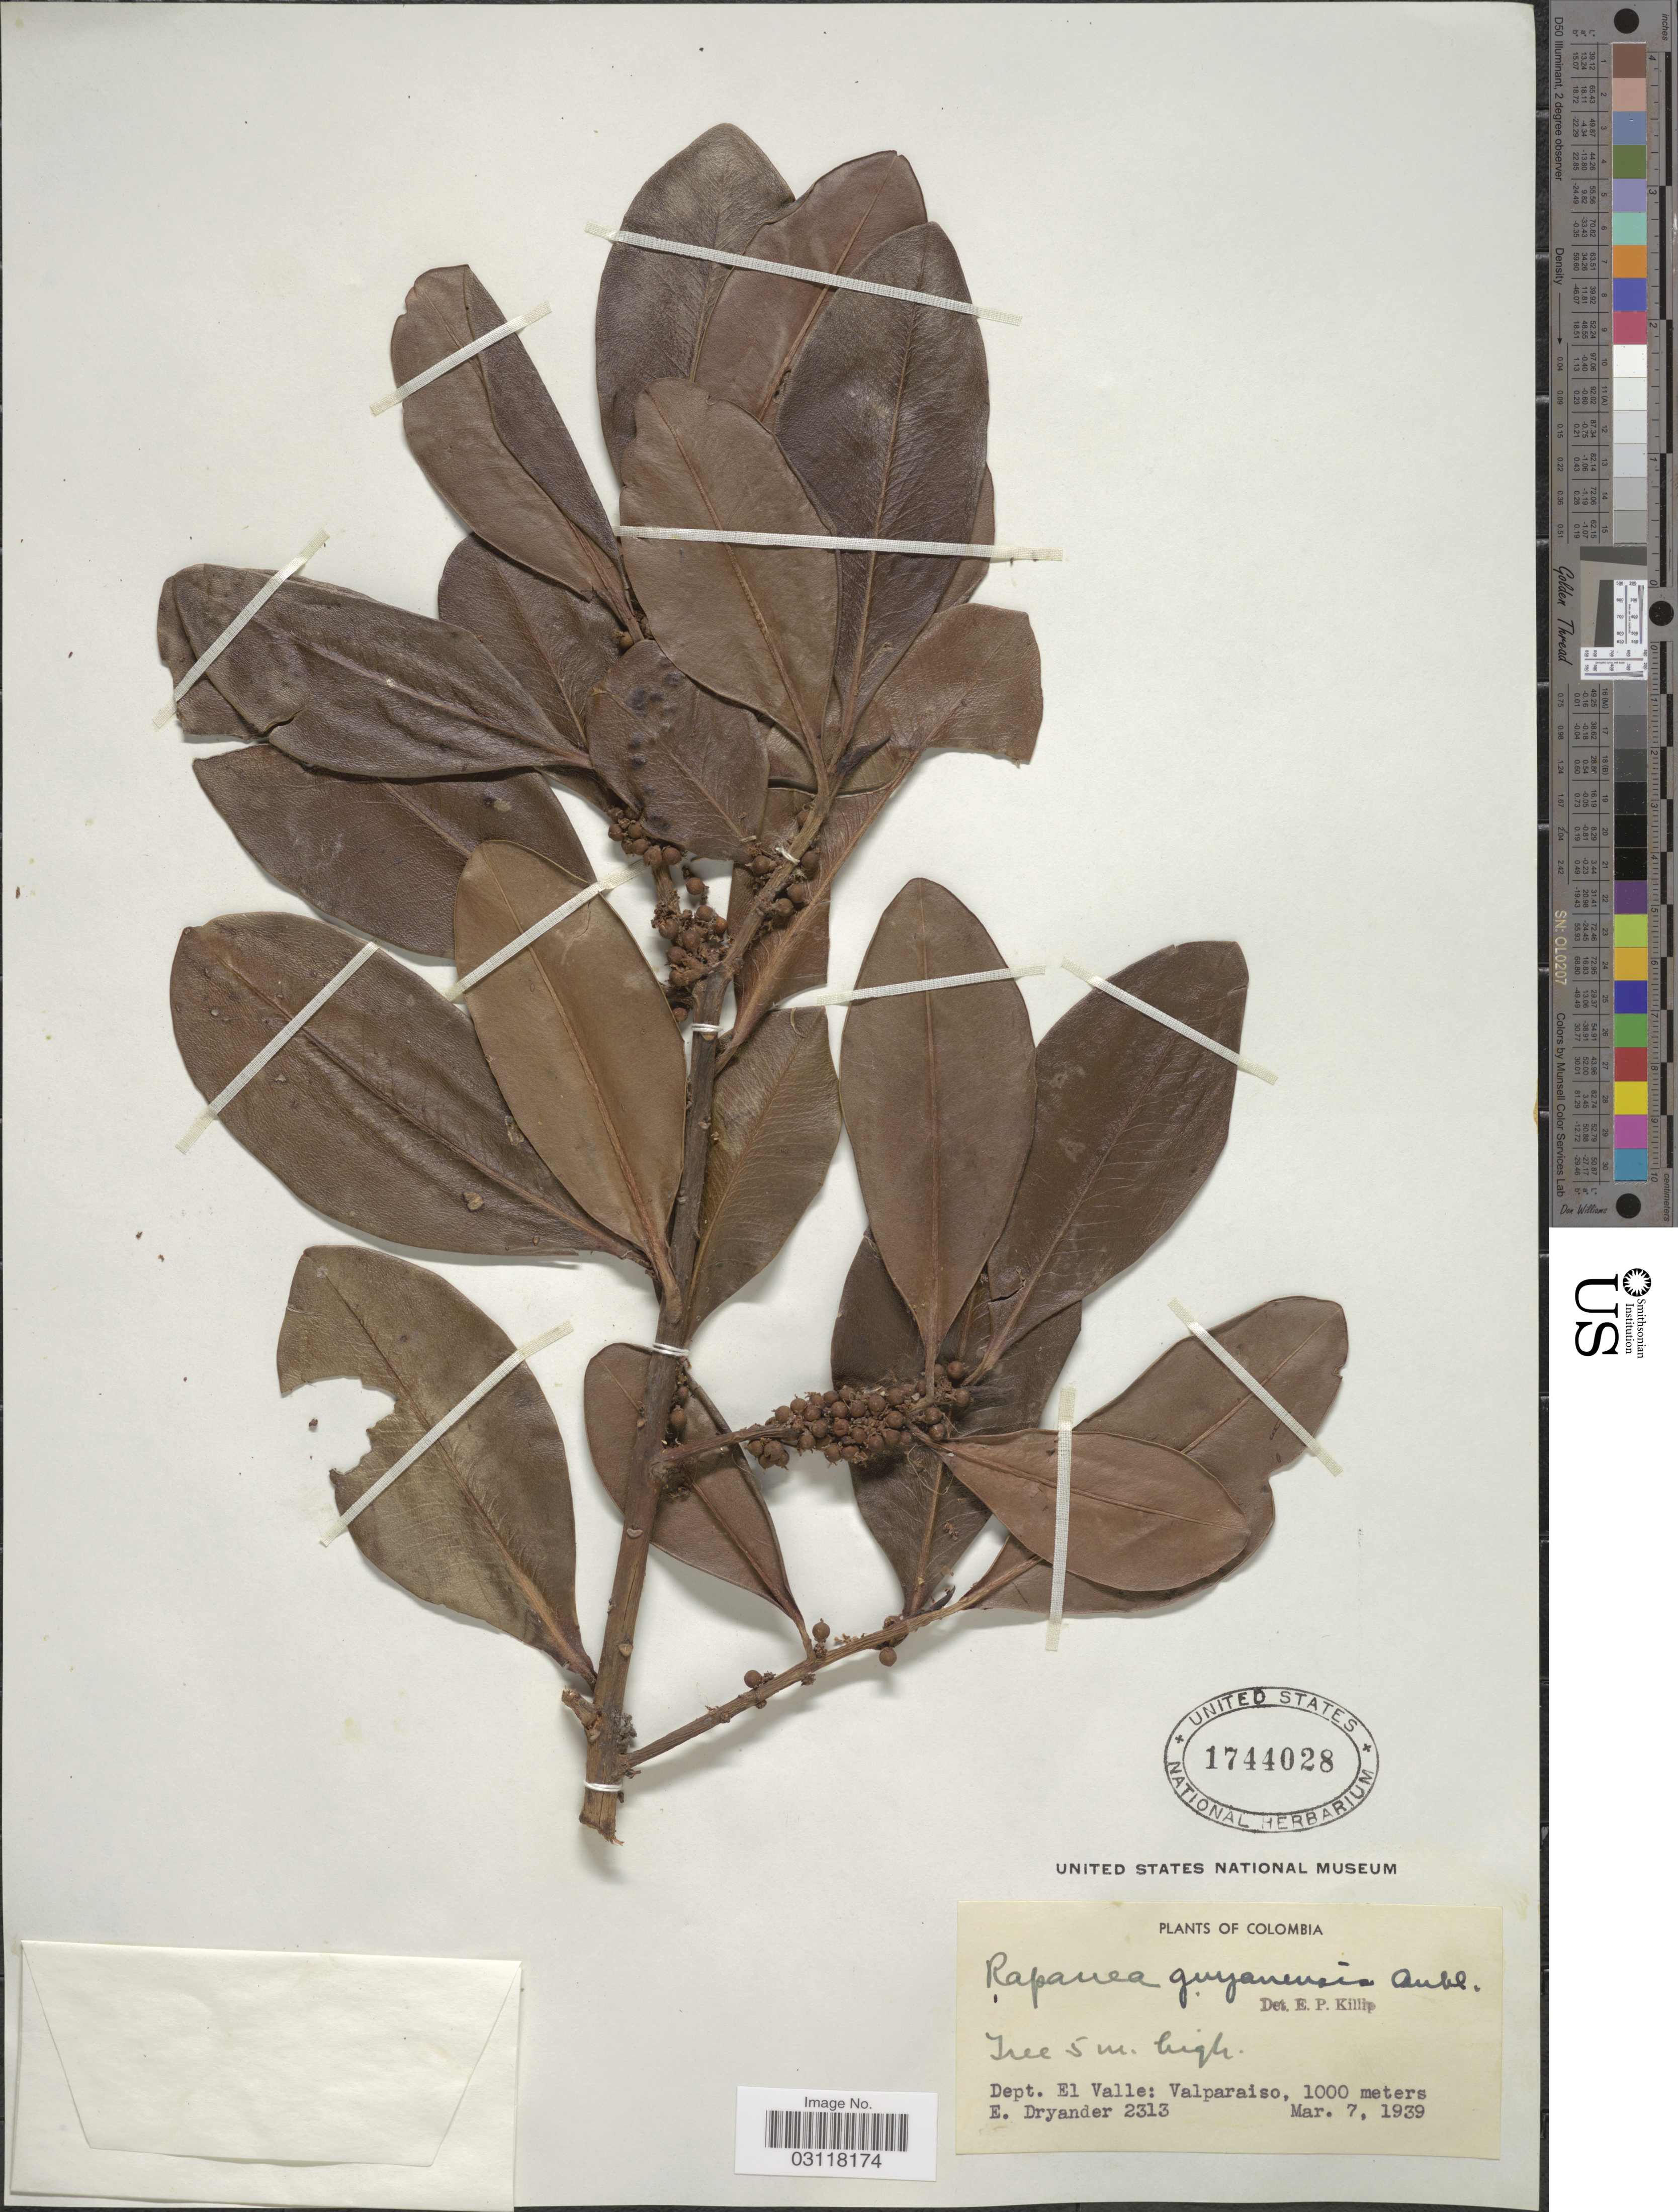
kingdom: Plantae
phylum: Tracheophyta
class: Magnoliopsida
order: Ericales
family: Primulaceae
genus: Rapanea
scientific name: Rapanea guianensis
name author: Aubl.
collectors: E. Dryander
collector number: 2313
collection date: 1939-03-07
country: Colombia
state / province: Valle del Cauca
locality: Dept. El Valle: Valparaiso.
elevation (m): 1000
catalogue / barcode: US 1744028